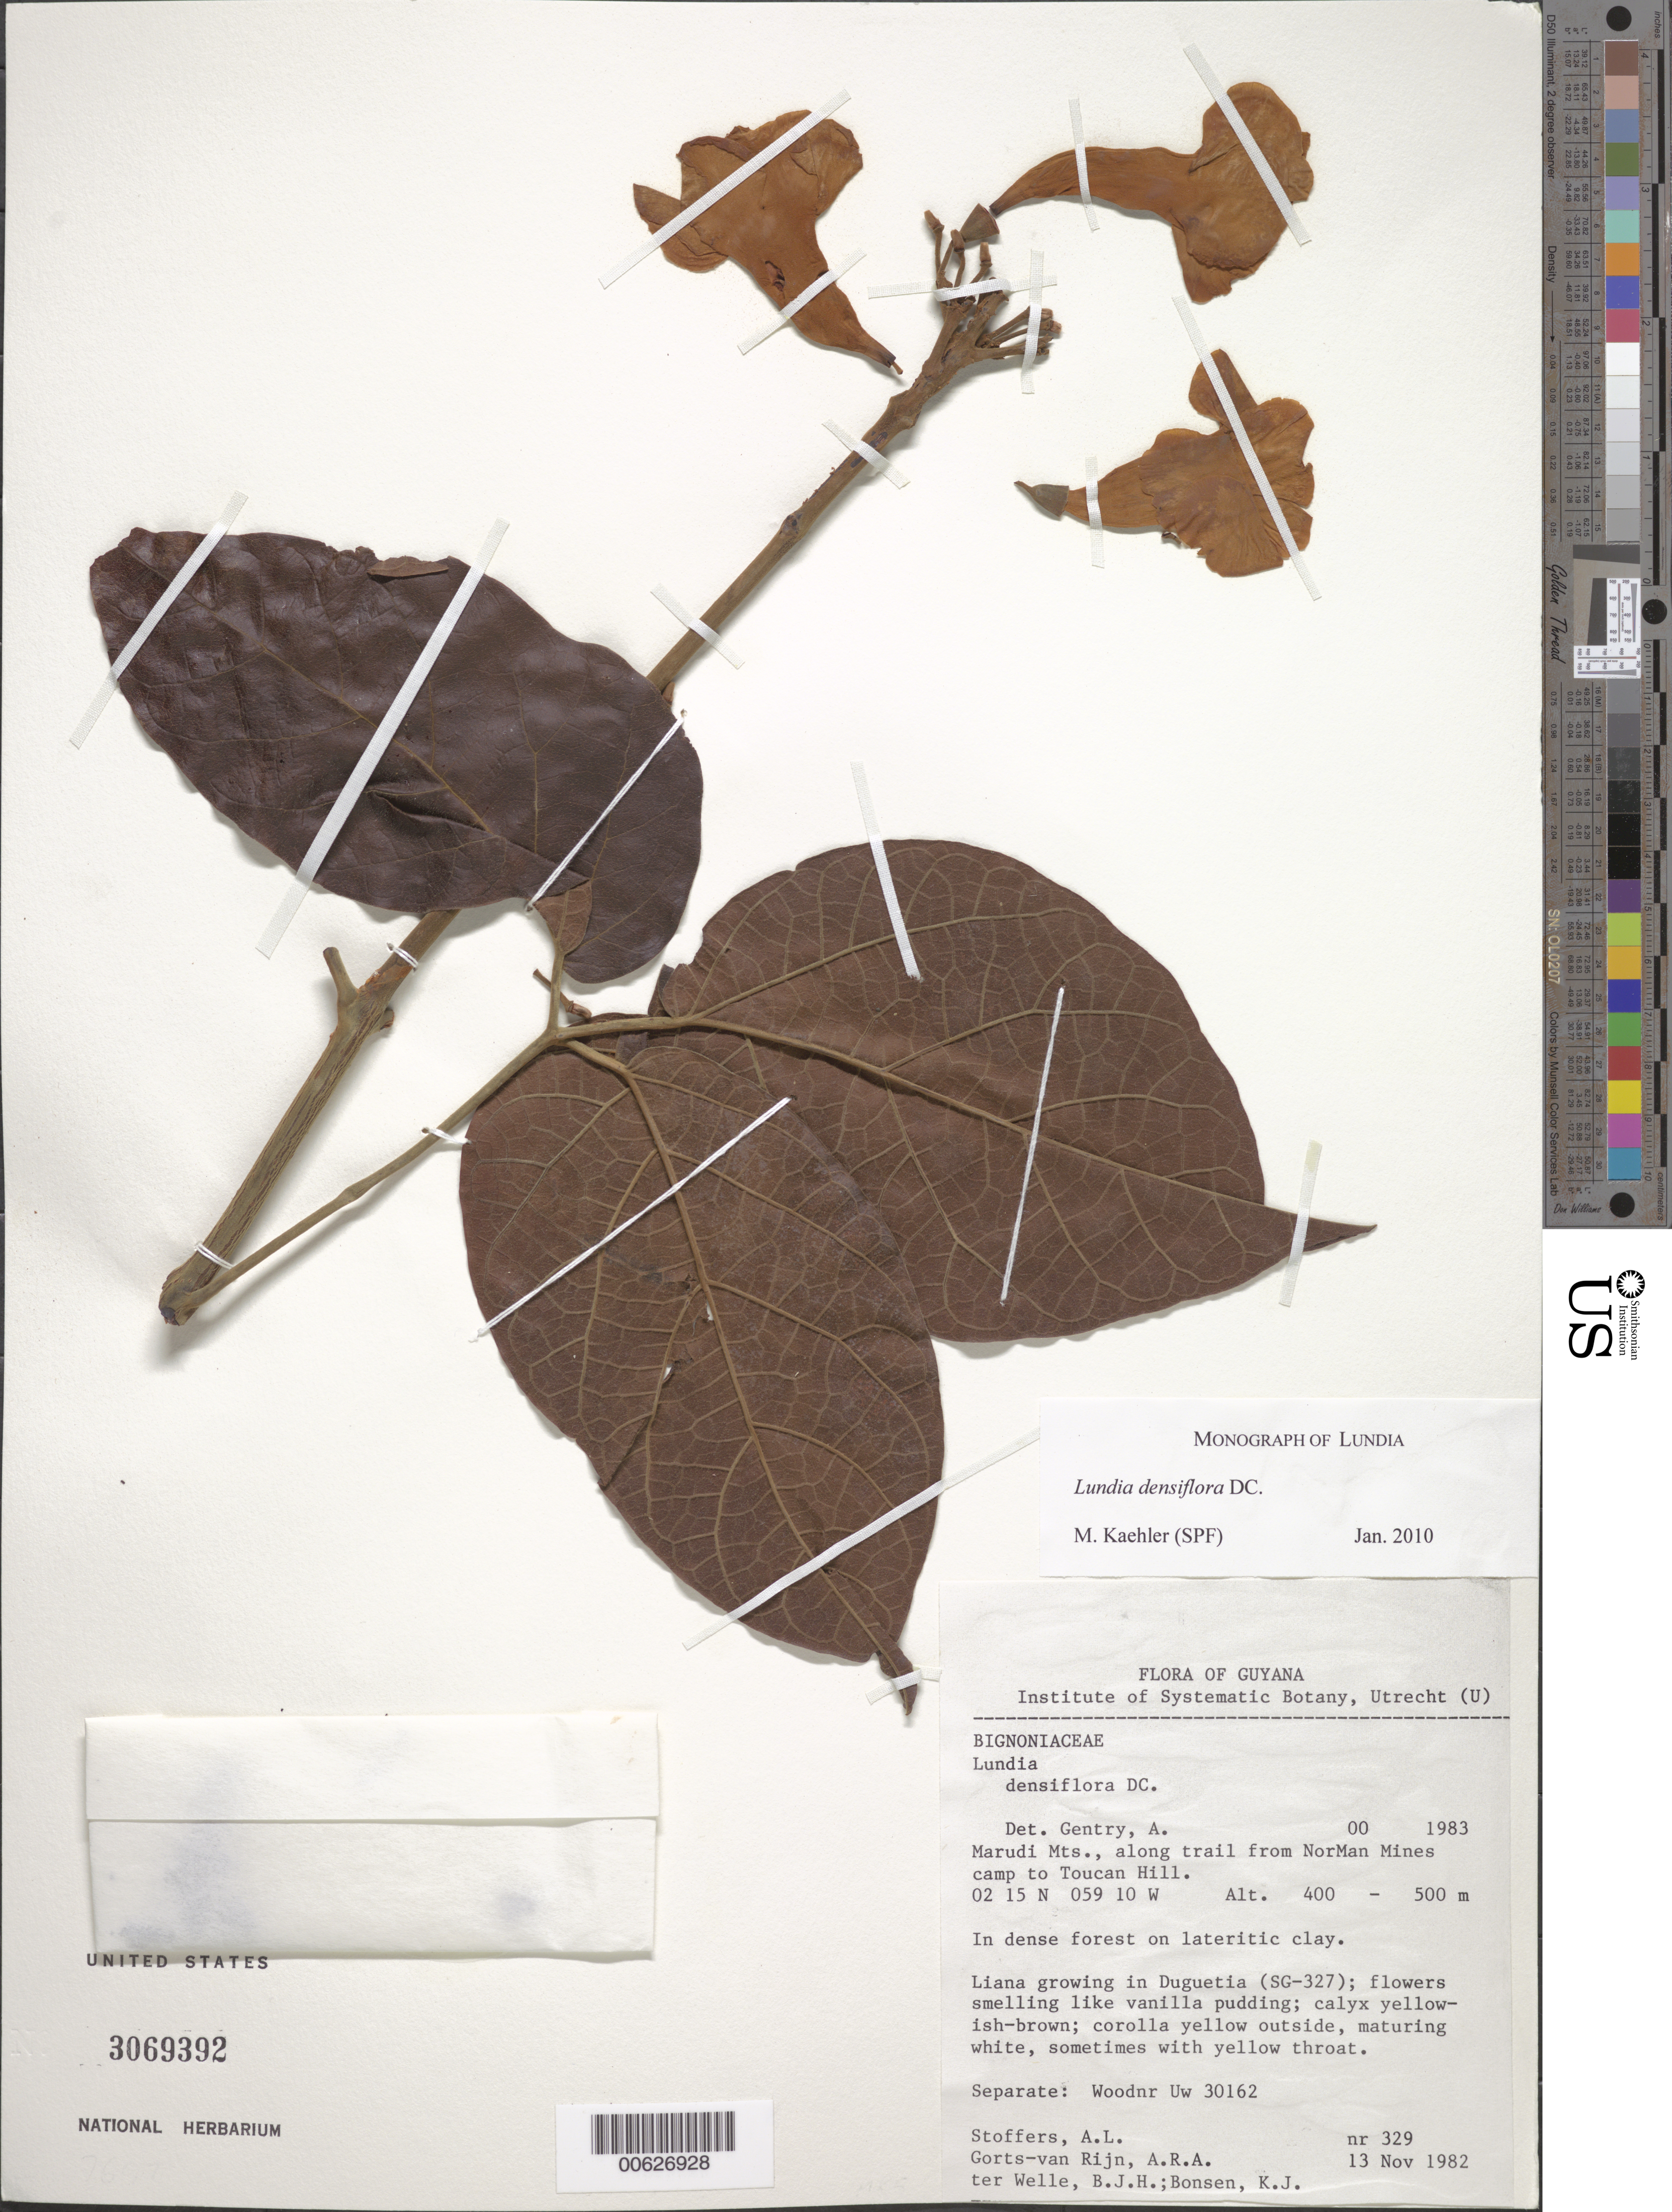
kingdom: Plantae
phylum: Tracheophyta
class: Magnoliopsida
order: Lamiales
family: Bignoniaceae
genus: Lundia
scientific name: Lundia densiflora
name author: DC.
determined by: Gentry, A. H.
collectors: A. Stoffers, A. .R. A. Görts-van Rijn, B. Welle & K. Bonsen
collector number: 329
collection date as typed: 13-Nov-82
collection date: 1982-11-13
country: Guyana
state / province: U. Takutu-U. Essequibo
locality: Marudi Mts., along trail from NorMan Mines camp to Toucan Hill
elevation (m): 400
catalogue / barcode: US 3069392